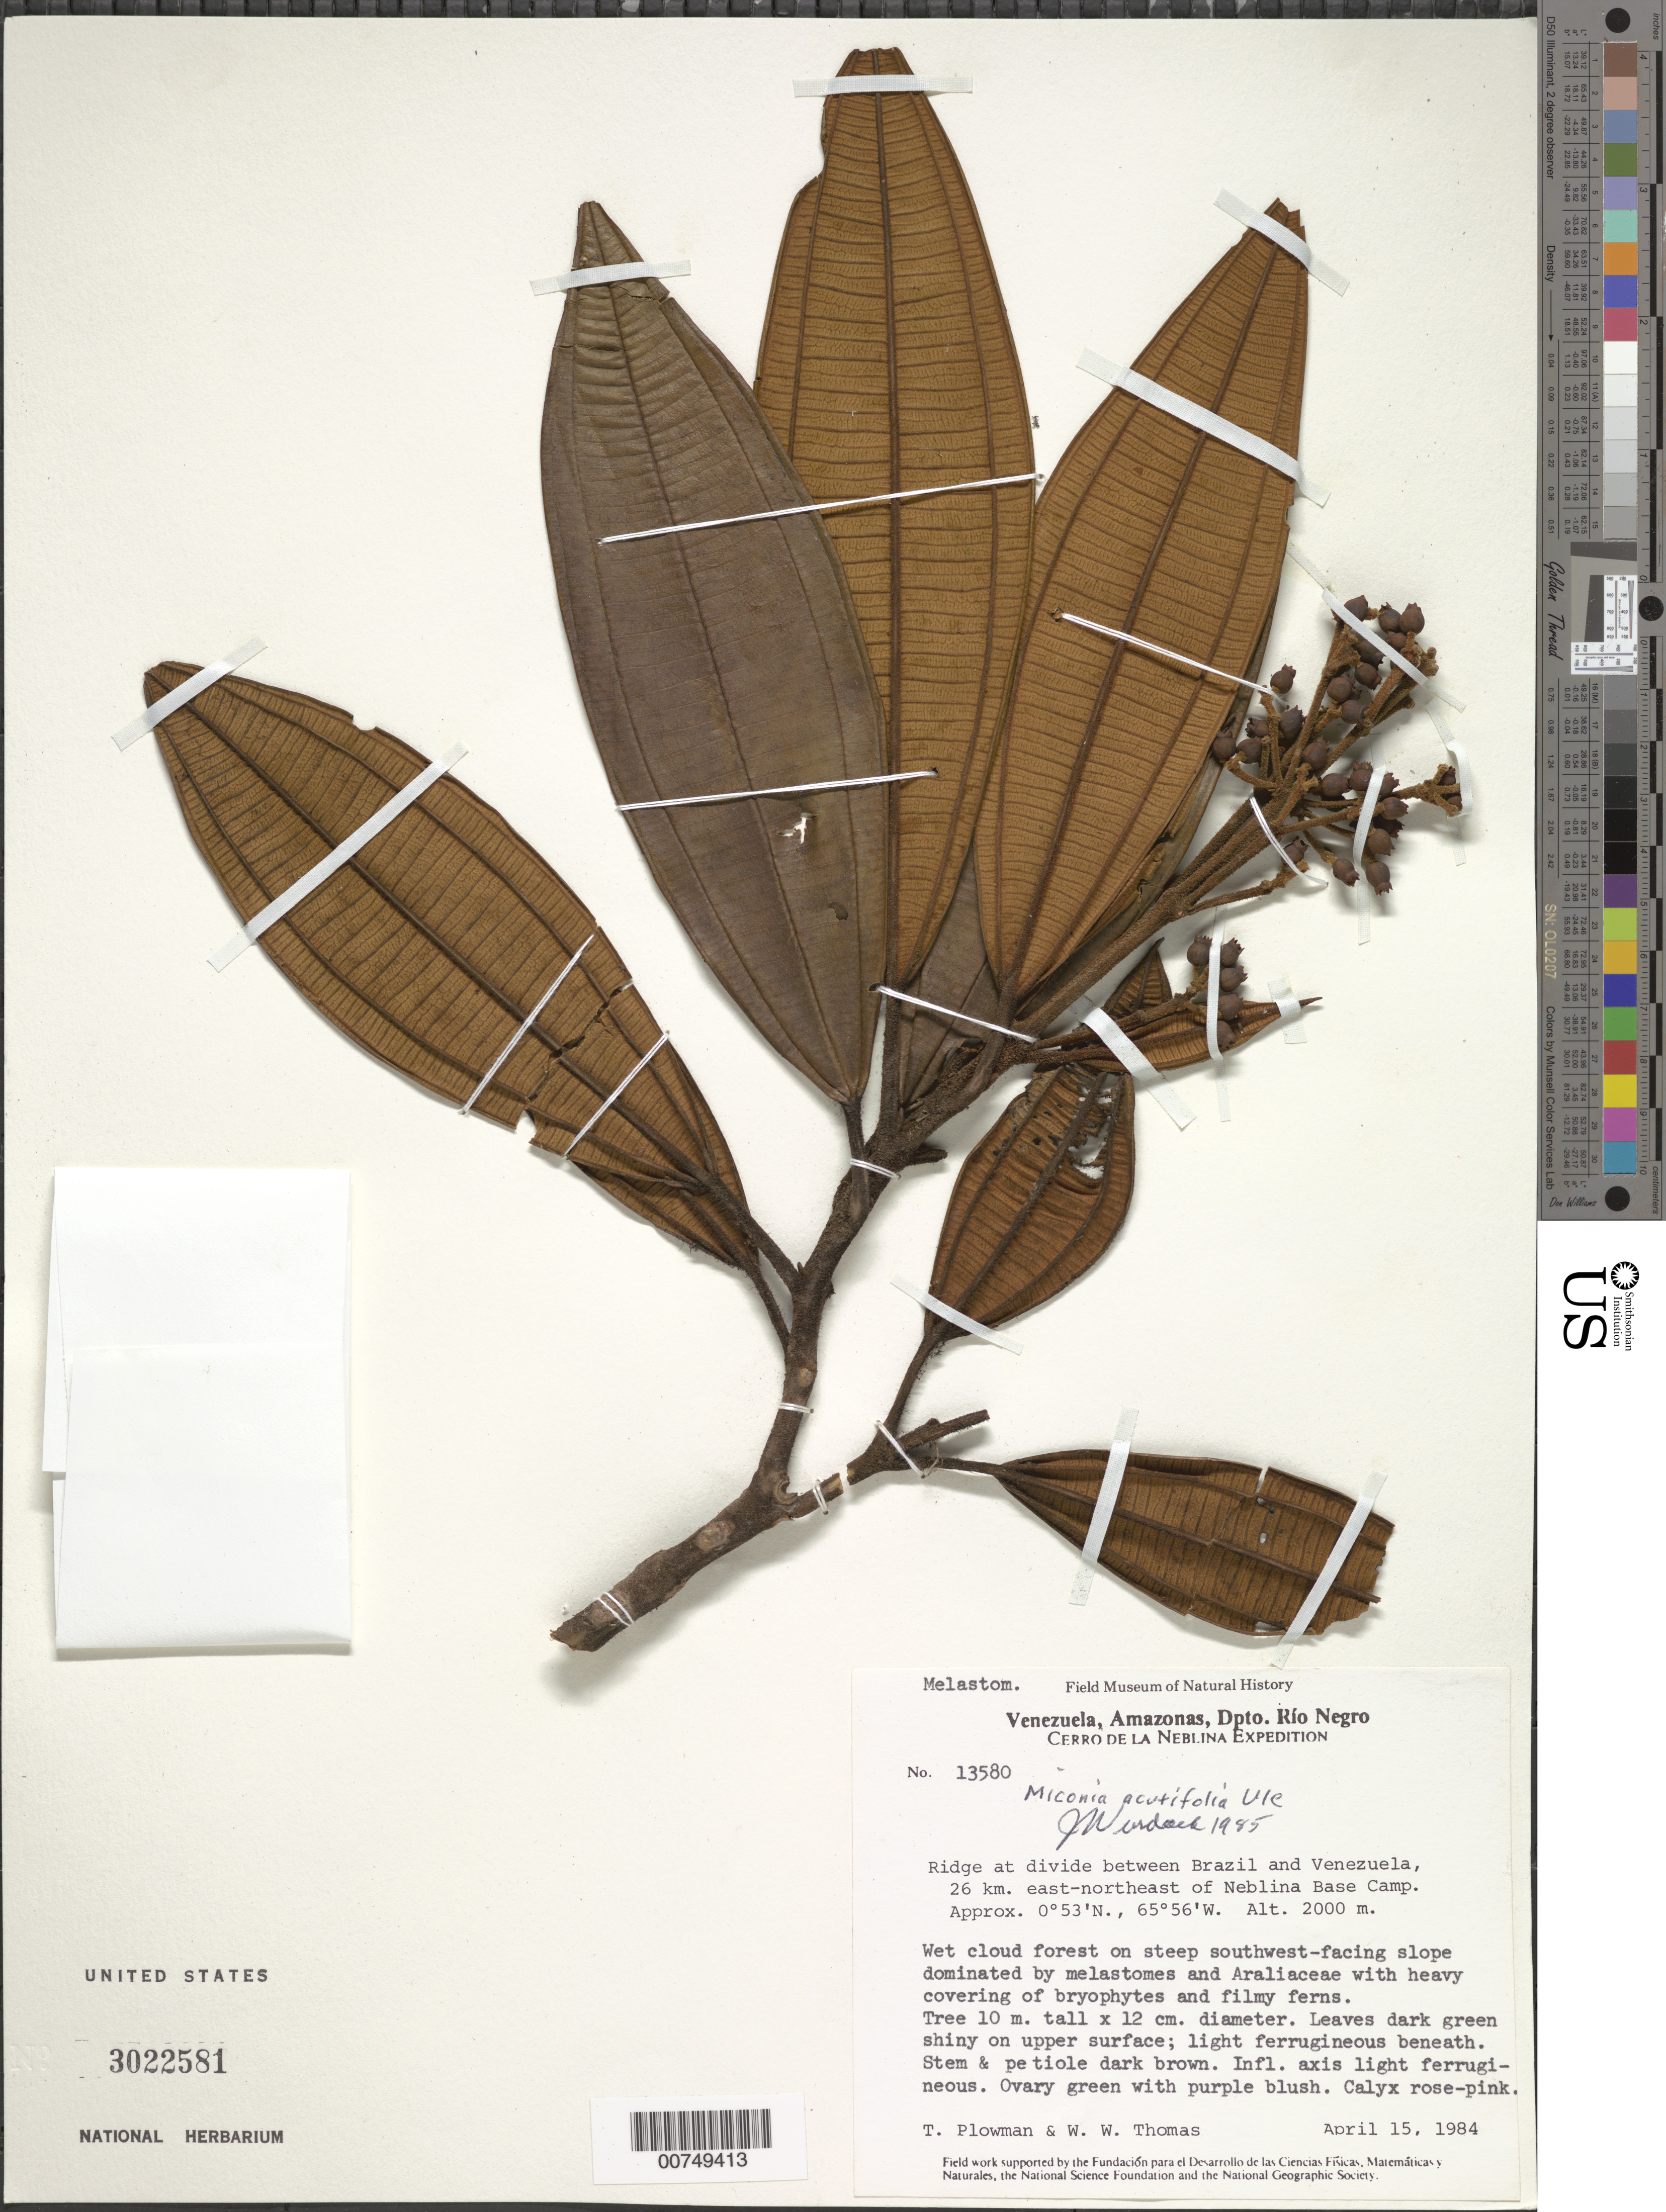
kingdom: Plantae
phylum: Tracheophyta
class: Magnoliopsida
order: Myrtales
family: Melastomataceae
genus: Miconia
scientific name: Miconia acutifolia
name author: Ule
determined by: Wurdack, John J., (US), US (UNITED STATES)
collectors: T. Plowman & W. W. Thomas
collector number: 13580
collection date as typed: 15-Apr-84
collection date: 1984-04-15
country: Venezuela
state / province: Amazonas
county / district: Río Negro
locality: Cerro de La Neblina, ridge at divide between Brazil & Venezuela, 26 km ENE of Neblina base camp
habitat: Wet cloud forest on steep SW-facing slope dominated by melastomes and Araliaceae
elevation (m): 2000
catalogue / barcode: US 3022581